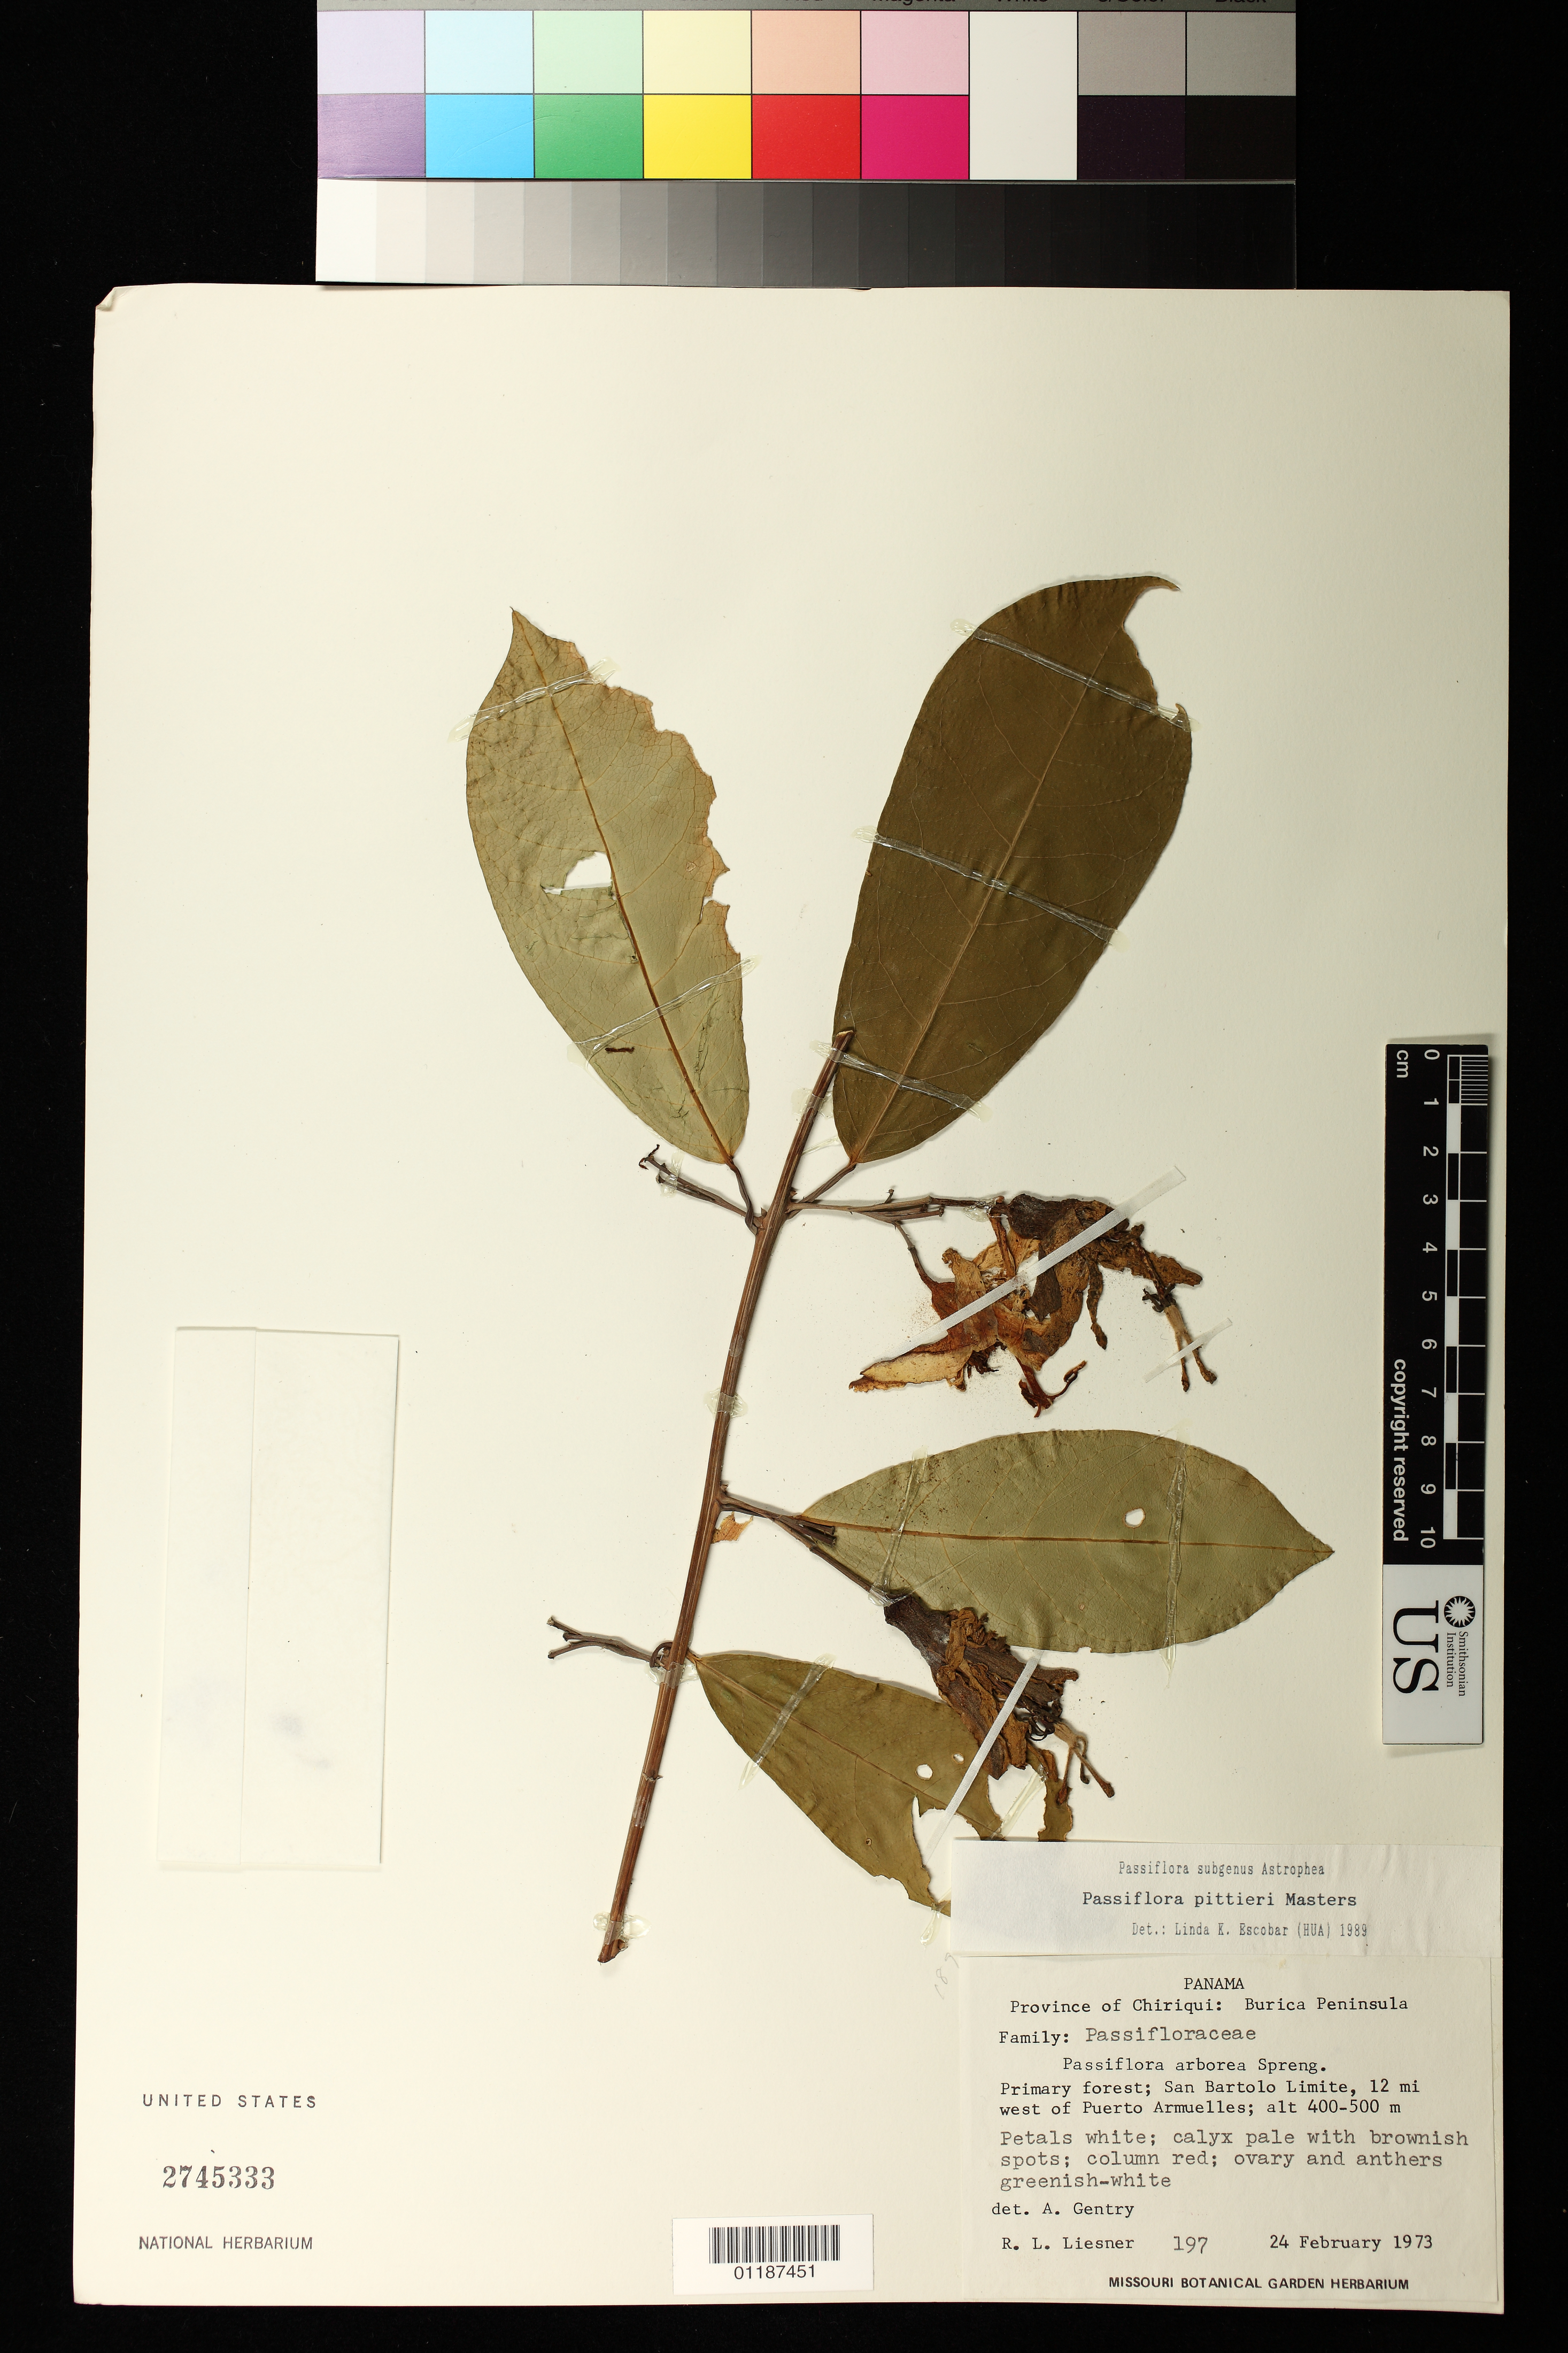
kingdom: Plantae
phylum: Tracheophyta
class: Magnoliopsida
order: Malpighiales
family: Passifloraceae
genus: Passiflora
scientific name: Passiflora pittieri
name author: Mast. in Donn. Sm.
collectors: R. L. Liesner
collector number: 197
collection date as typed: Feb 24 1973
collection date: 1973-02-24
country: Panama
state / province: Chiriqui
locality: Province of Chiriqui: Burica Peninsula Primary forest; San Bartolo Limite, 12 mi west of Puerto Armuelles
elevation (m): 400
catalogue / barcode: US 2745333